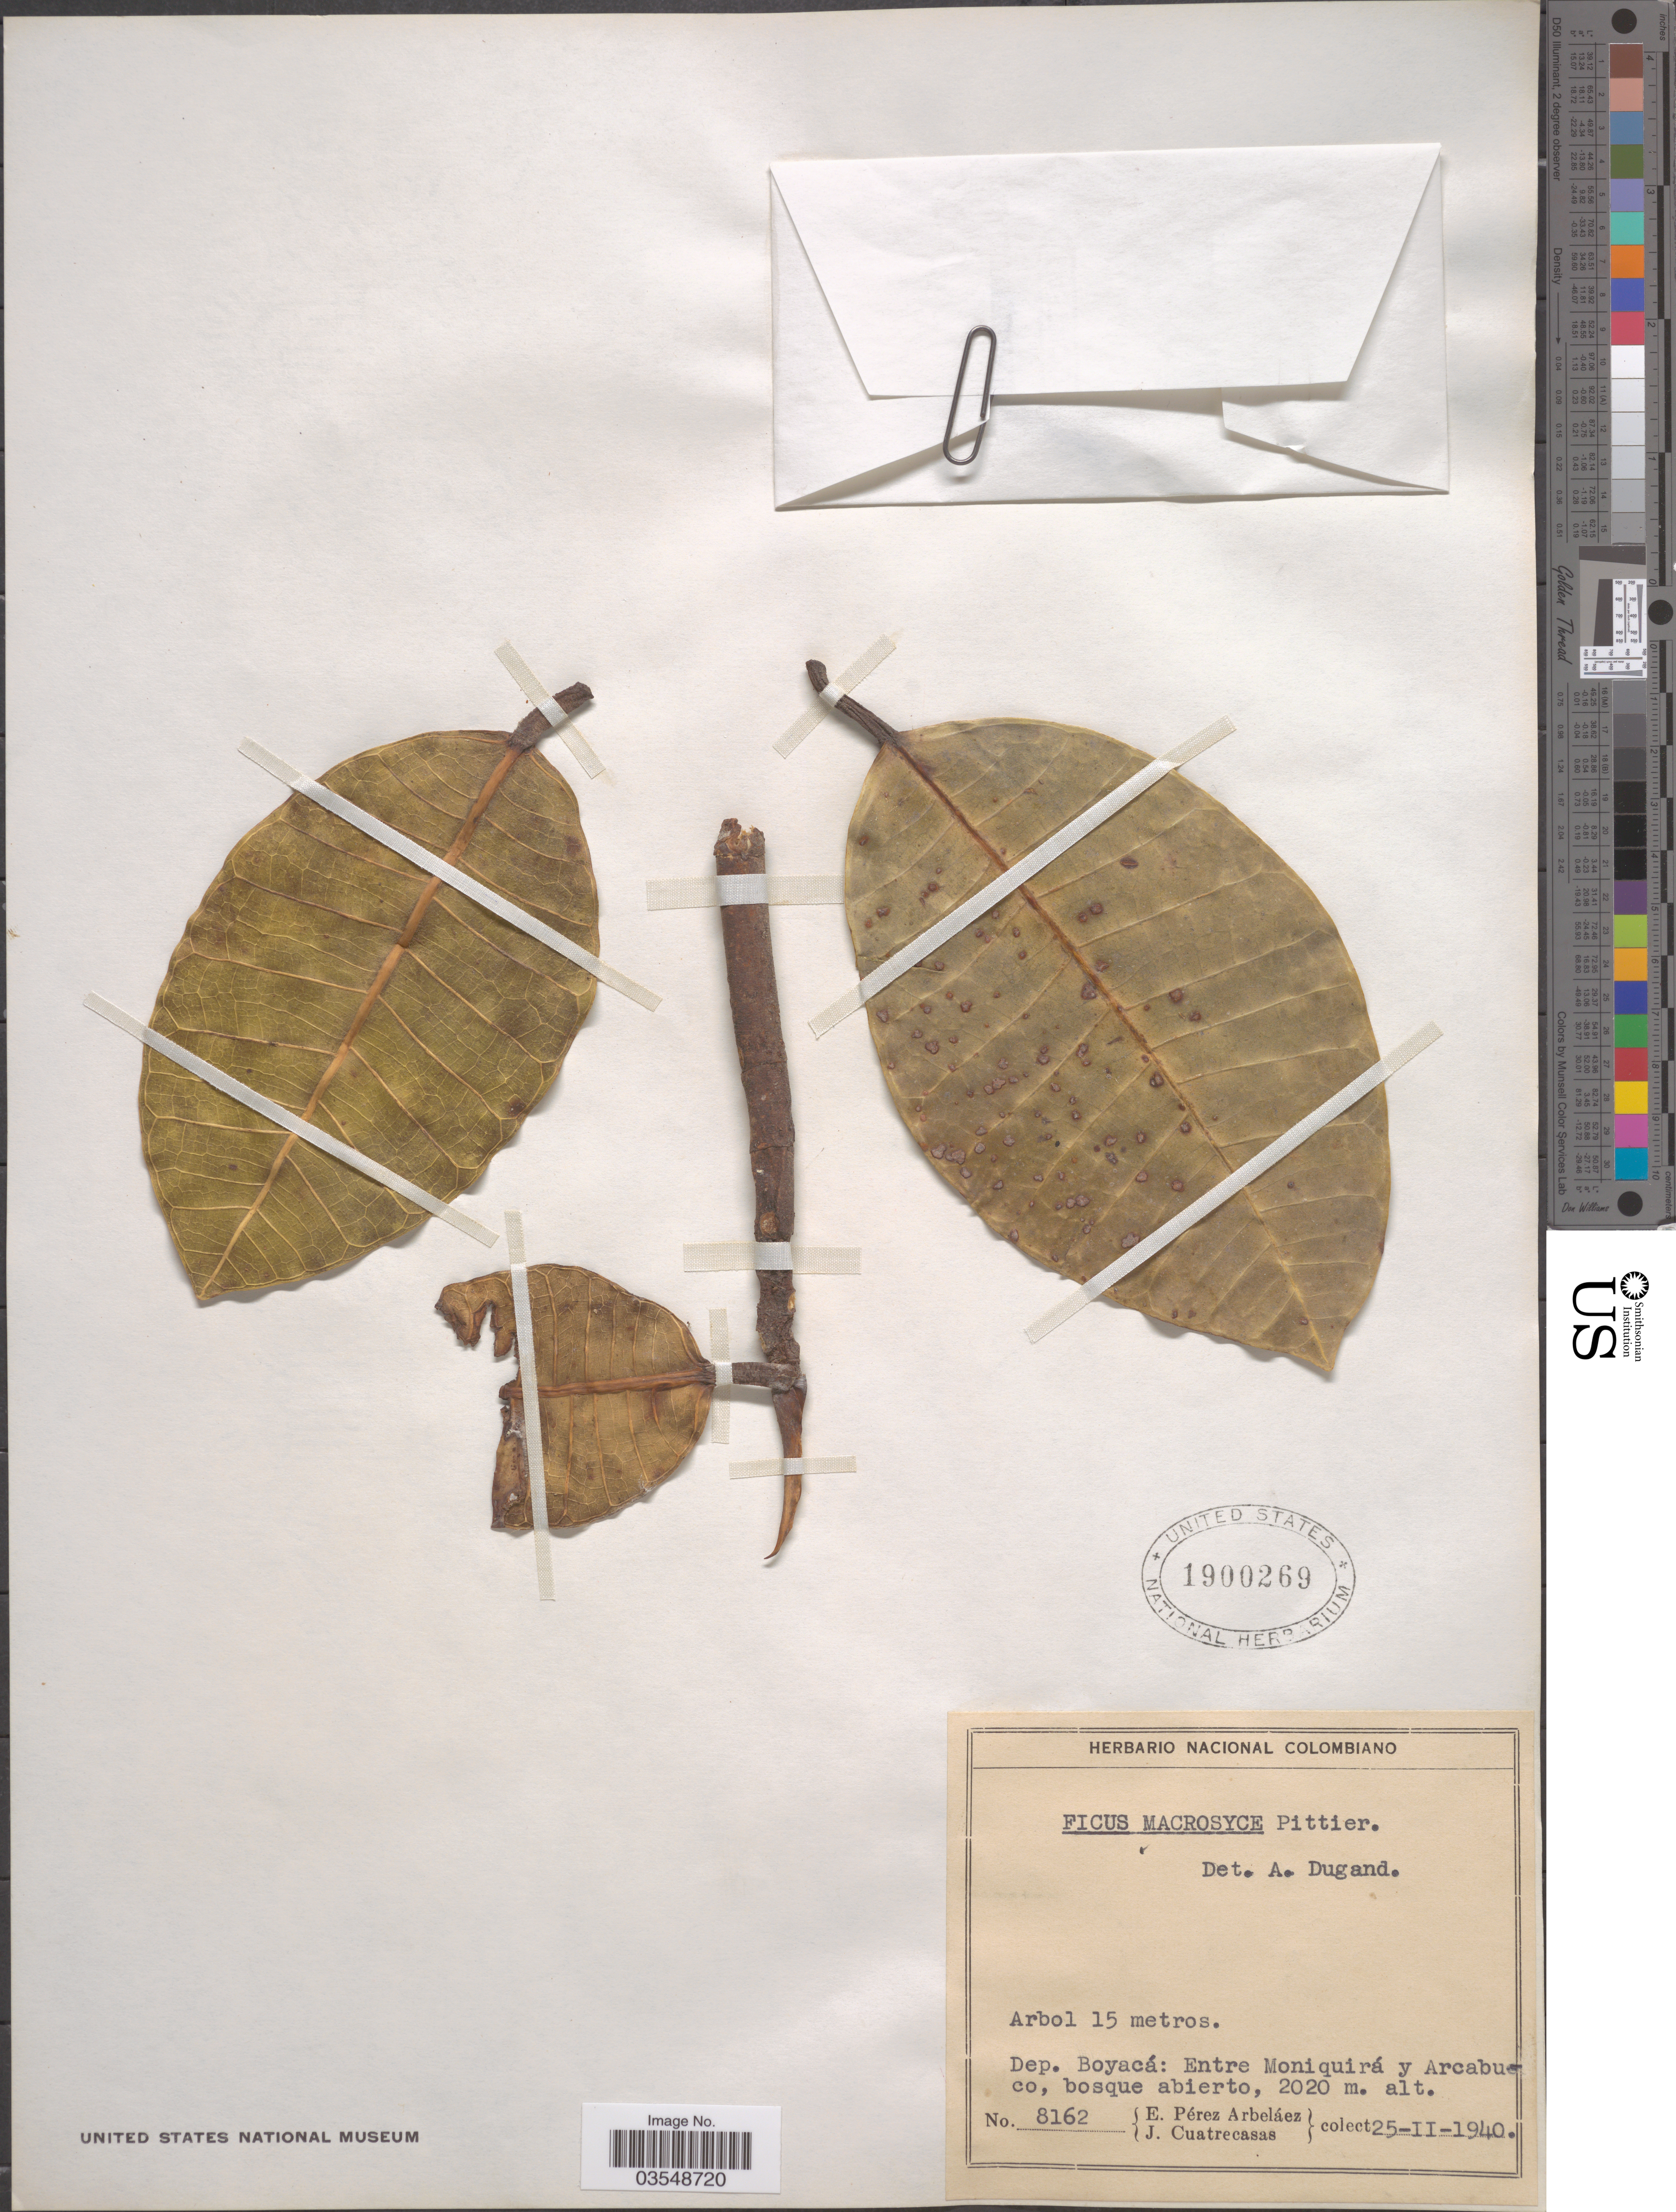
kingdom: Plantae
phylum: Tracheophyta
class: Magnoliopsida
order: Rosales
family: Moraceae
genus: Ficus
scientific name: Ficus macrosyce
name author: Pittier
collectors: E. Pérez Arbeláez & J. Cuatrecasas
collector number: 8162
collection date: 1940-02-25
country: Colombia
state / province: Boyacá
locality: Dep. Boyacá: Entre Moniquirá y Arcabuco.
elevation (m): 2020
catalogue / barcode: US 1900269